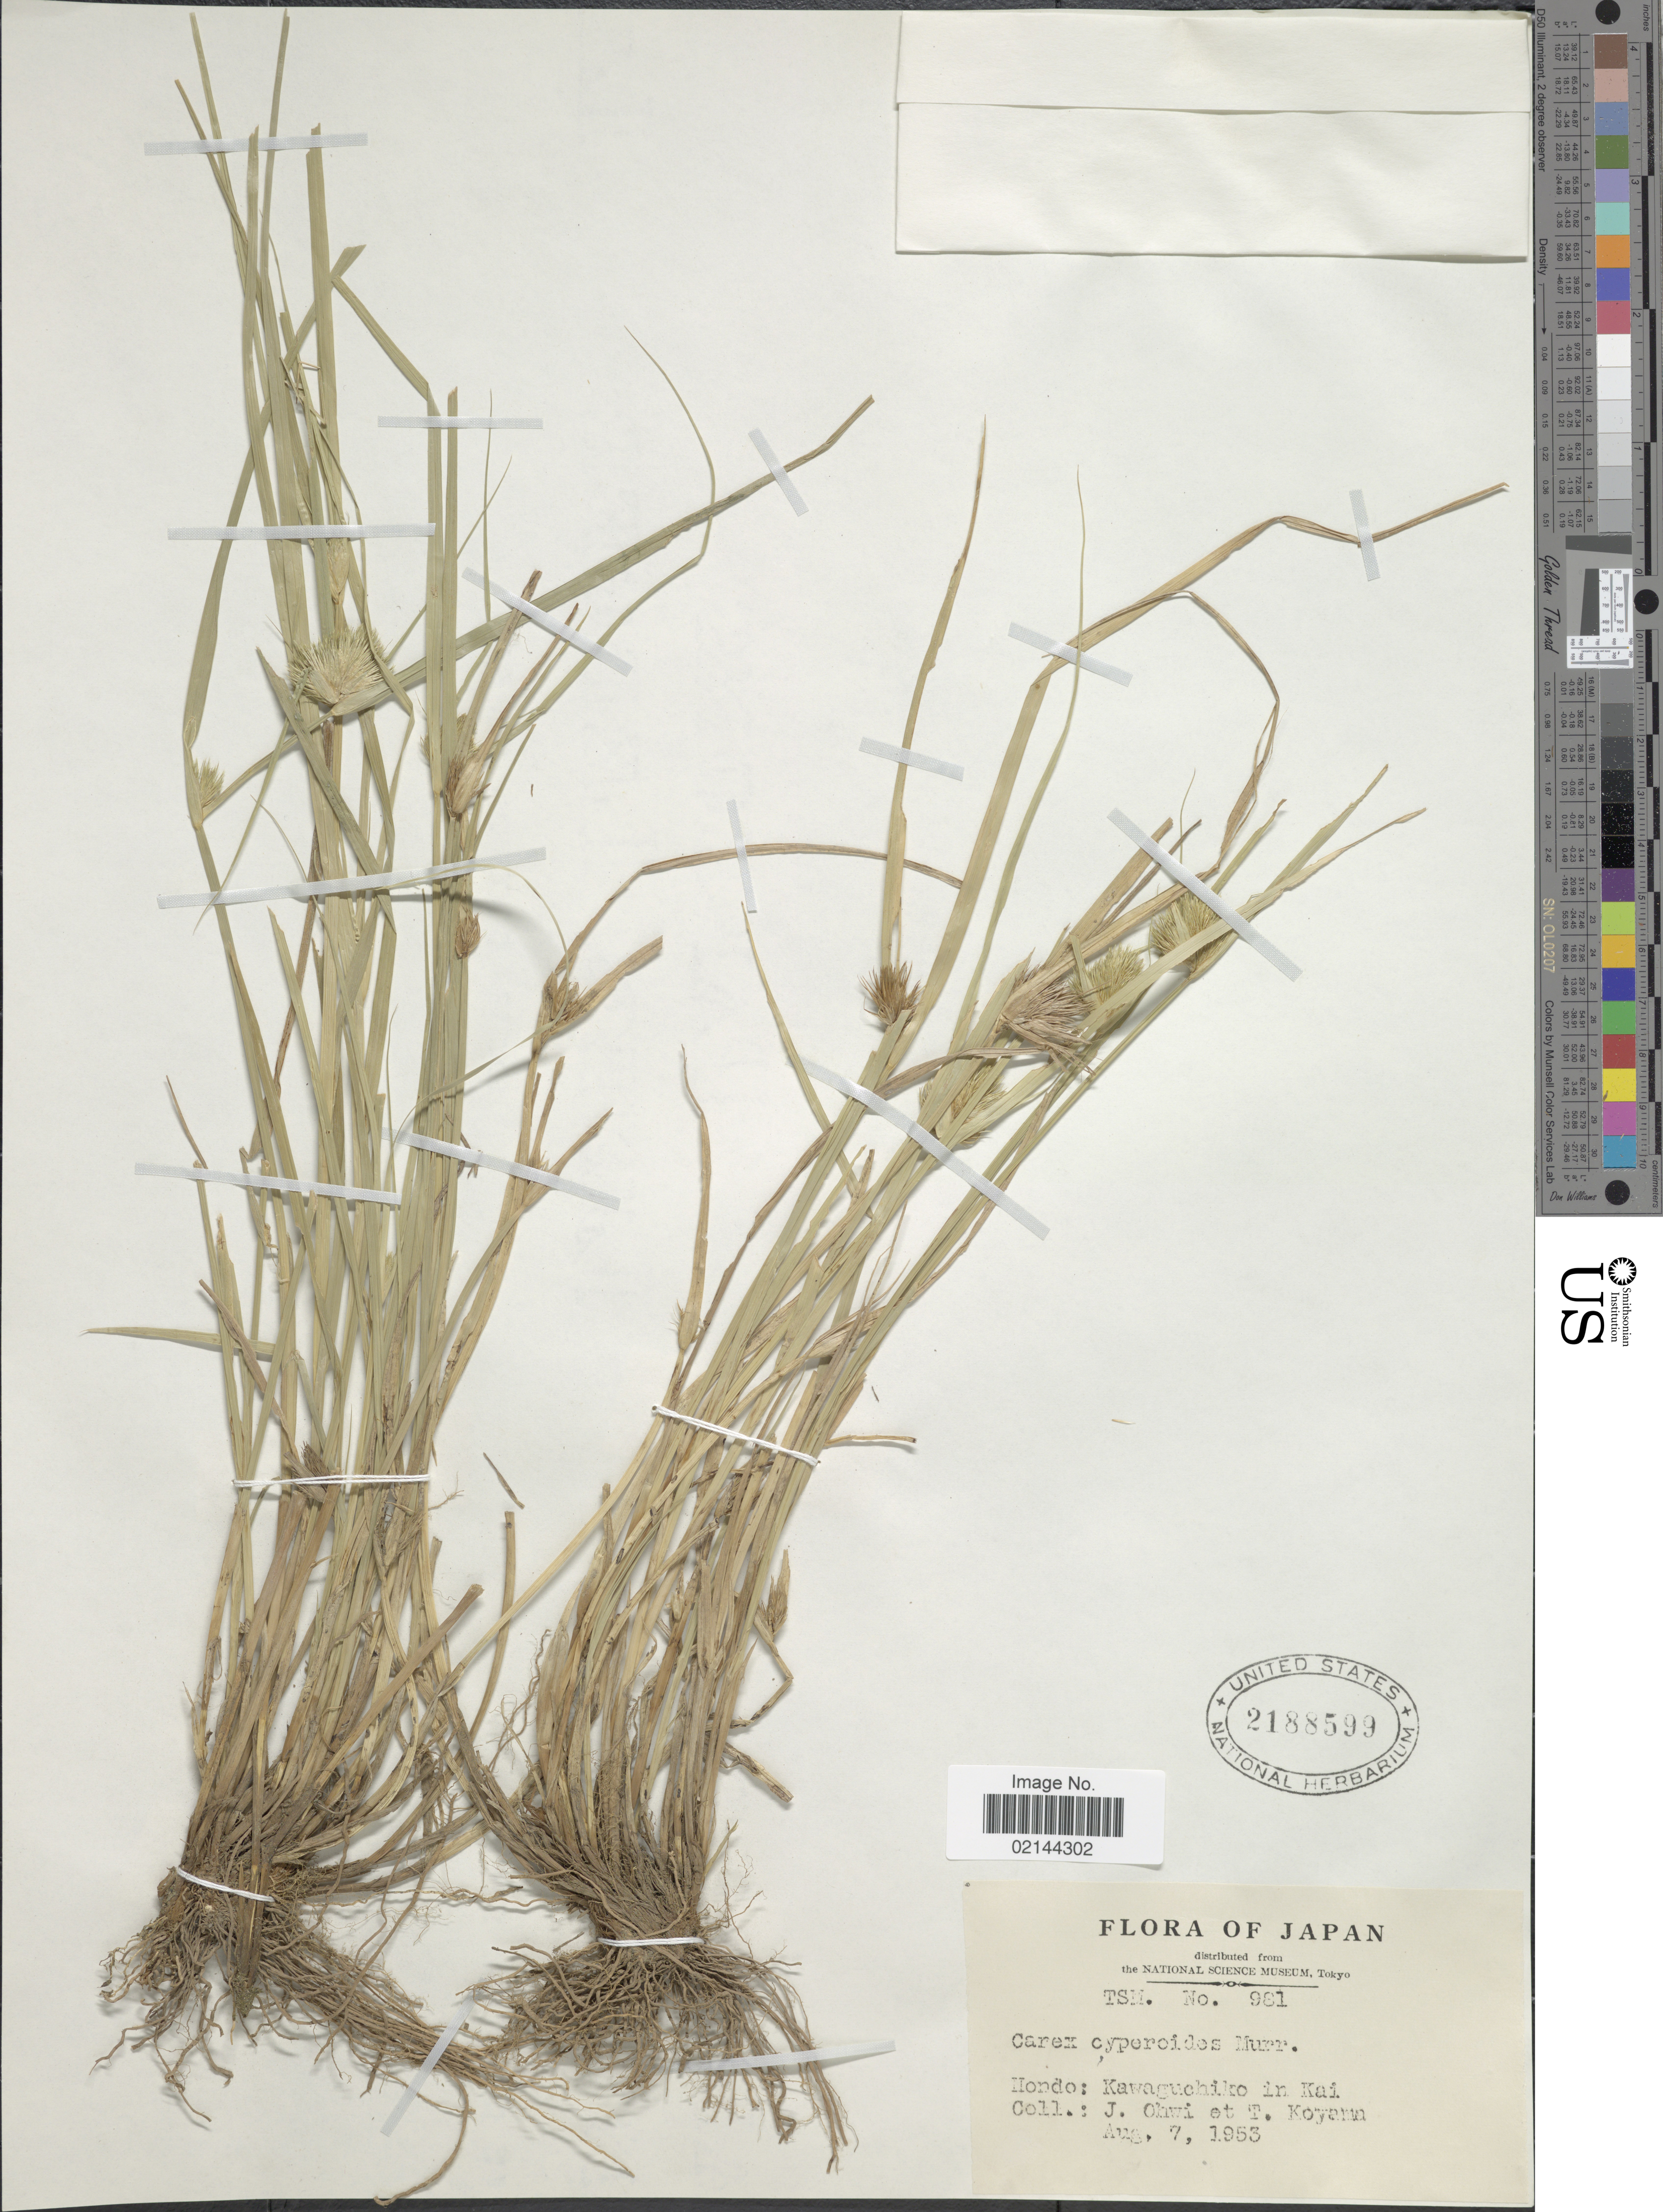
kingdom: Plantae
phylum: Tracheophyta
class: Liliopsida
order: Poales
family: Cyperaceae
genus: Carex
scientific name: Carex bohemica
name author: Schreb.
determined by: Strong, Mark T., (BOT), Smithsonian Institution - National Museum of Natural History (UNITED STATES)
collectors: J. Ohwi & T. Koyama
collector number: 981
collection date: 1953-08-07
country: Japan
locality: Hondo: Kawaguchiko in Kai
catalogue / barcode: US 2188599